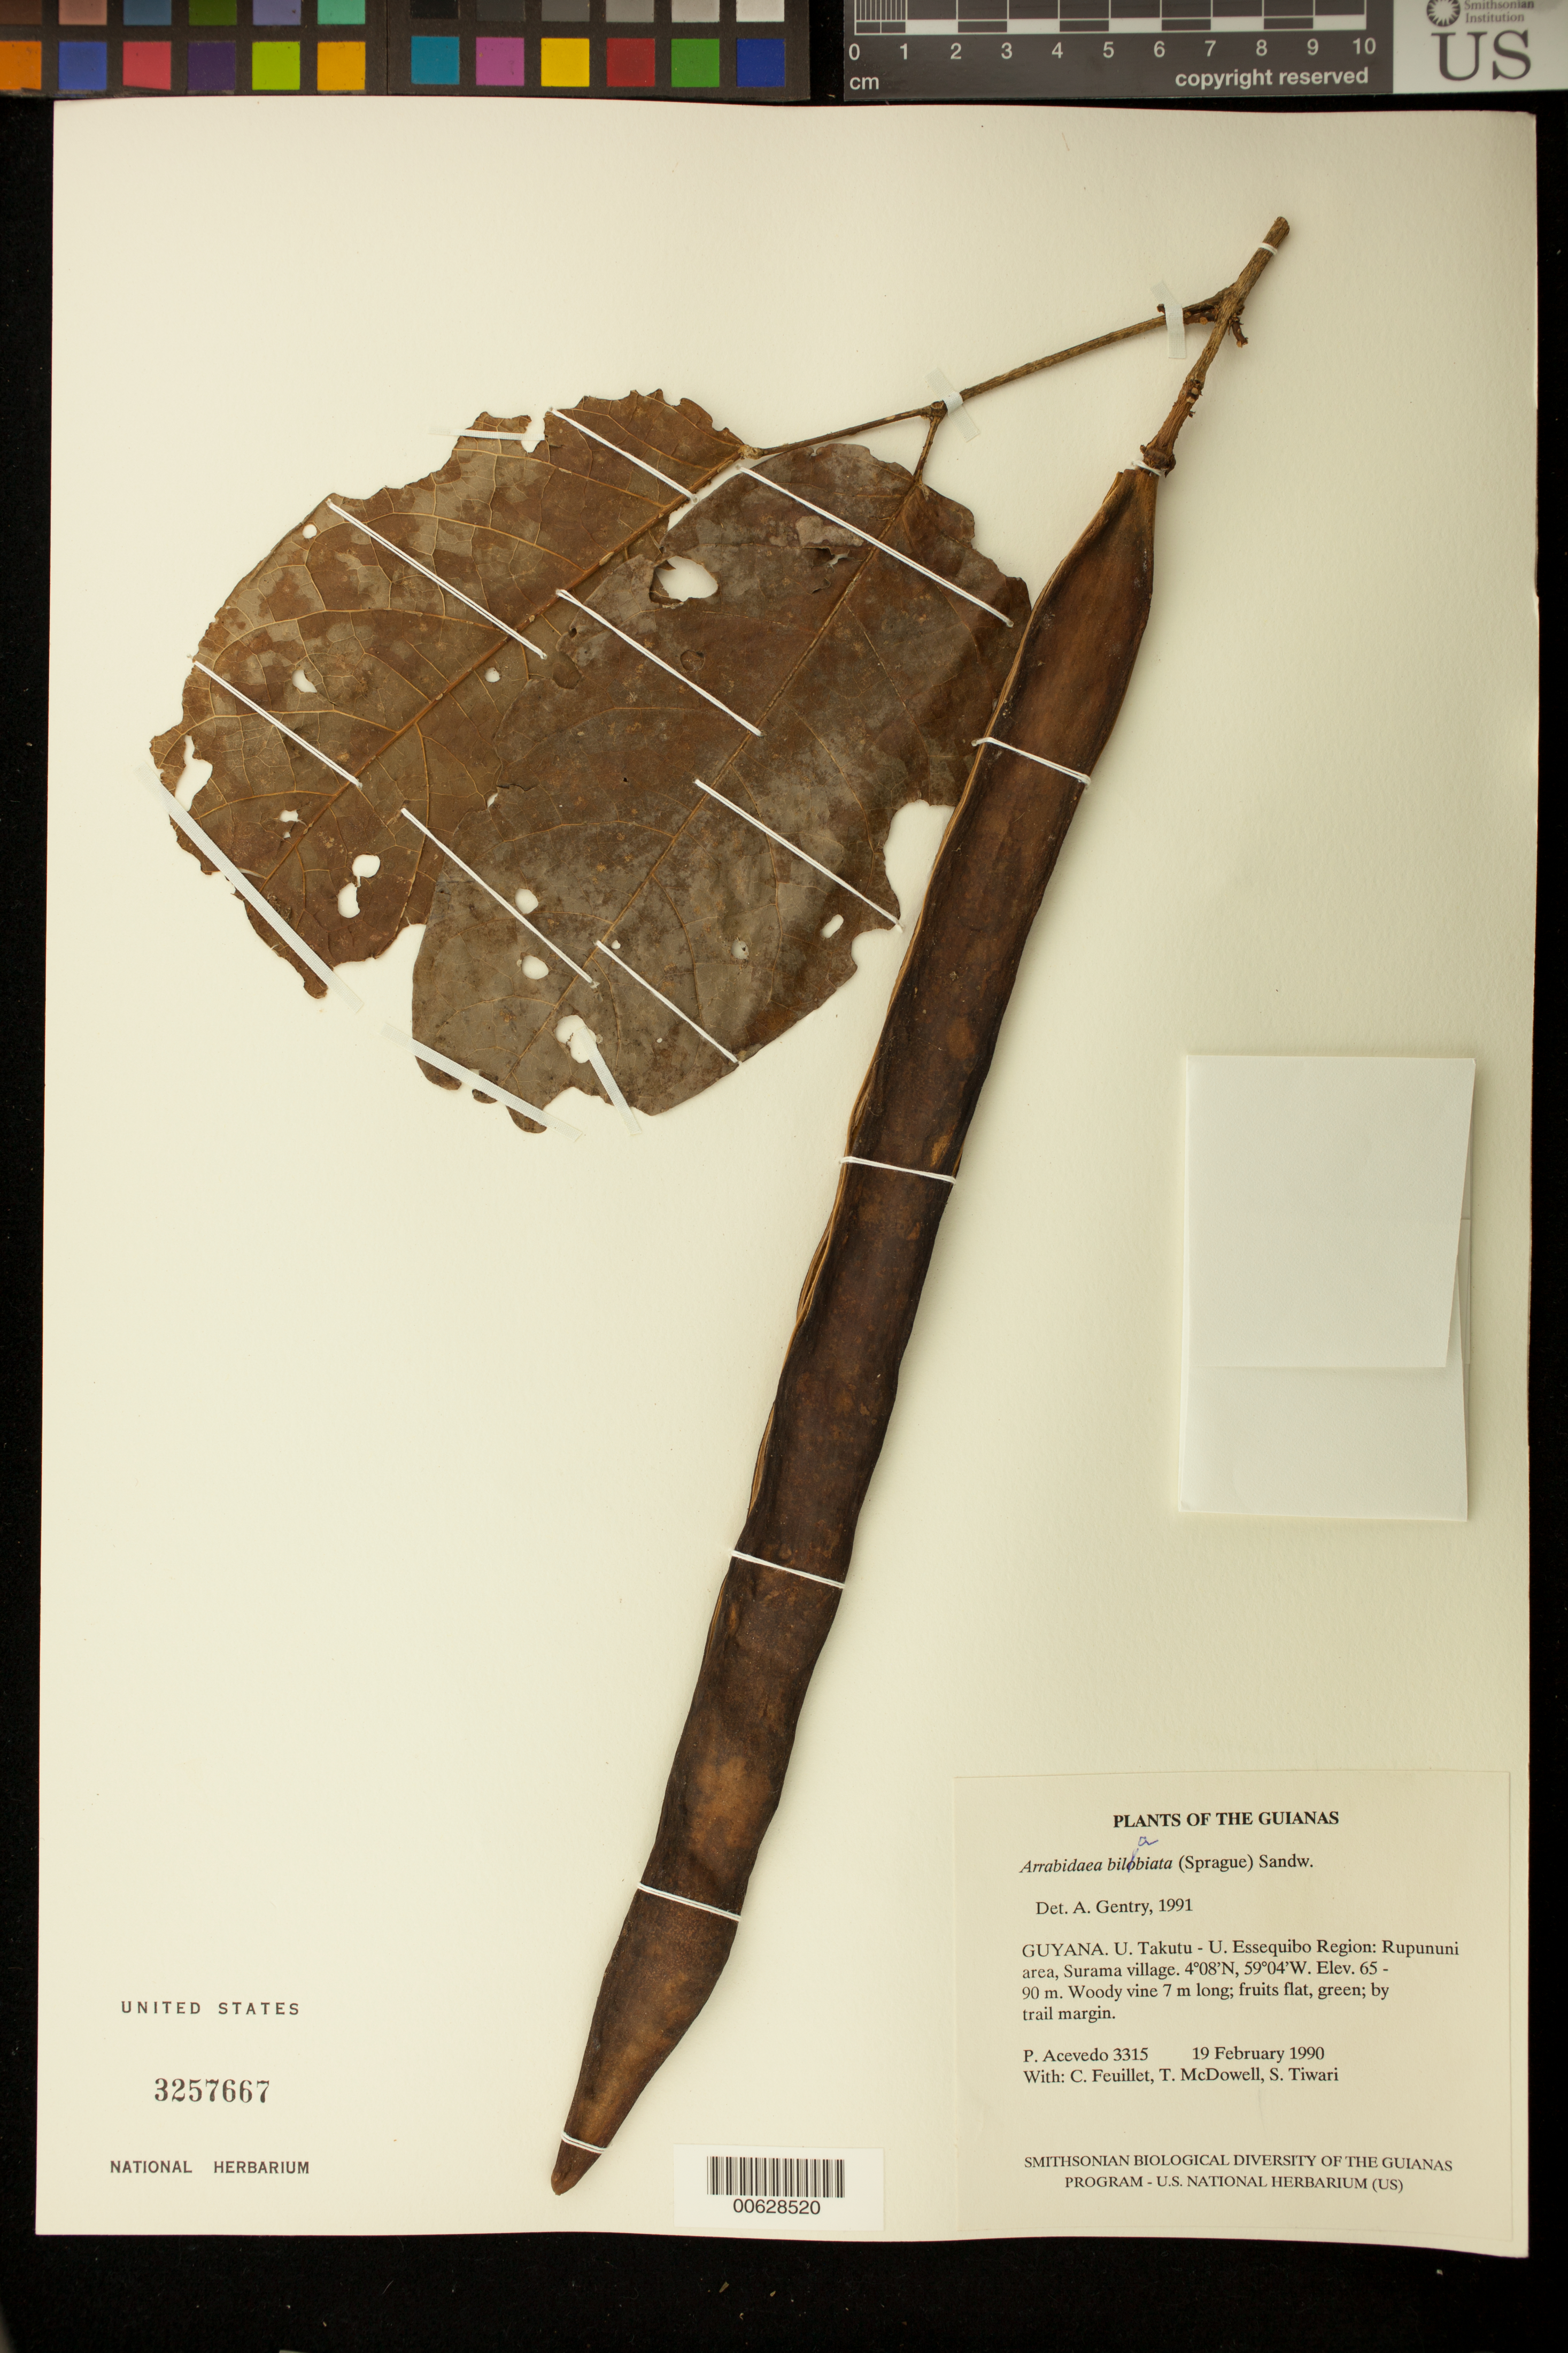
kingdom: Plantae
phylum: Tracheophyta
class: Magnoliopsida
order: Lamiales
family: Bignoniaceae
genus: Tanaecium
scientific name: Tanaecium bilabiatum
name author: (Sprague) L.G. Lohmann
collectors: P. Acevedo-Rodr., C. Feuillet, T. McDowell & S. Tiwari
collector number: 3315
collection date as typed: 19 Feb 1990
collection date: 1990-02-19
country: Guyana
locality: U. Takutu - U. Essequibo. Rupununi area, Surama village.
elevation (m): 65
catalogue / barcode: US 3257667